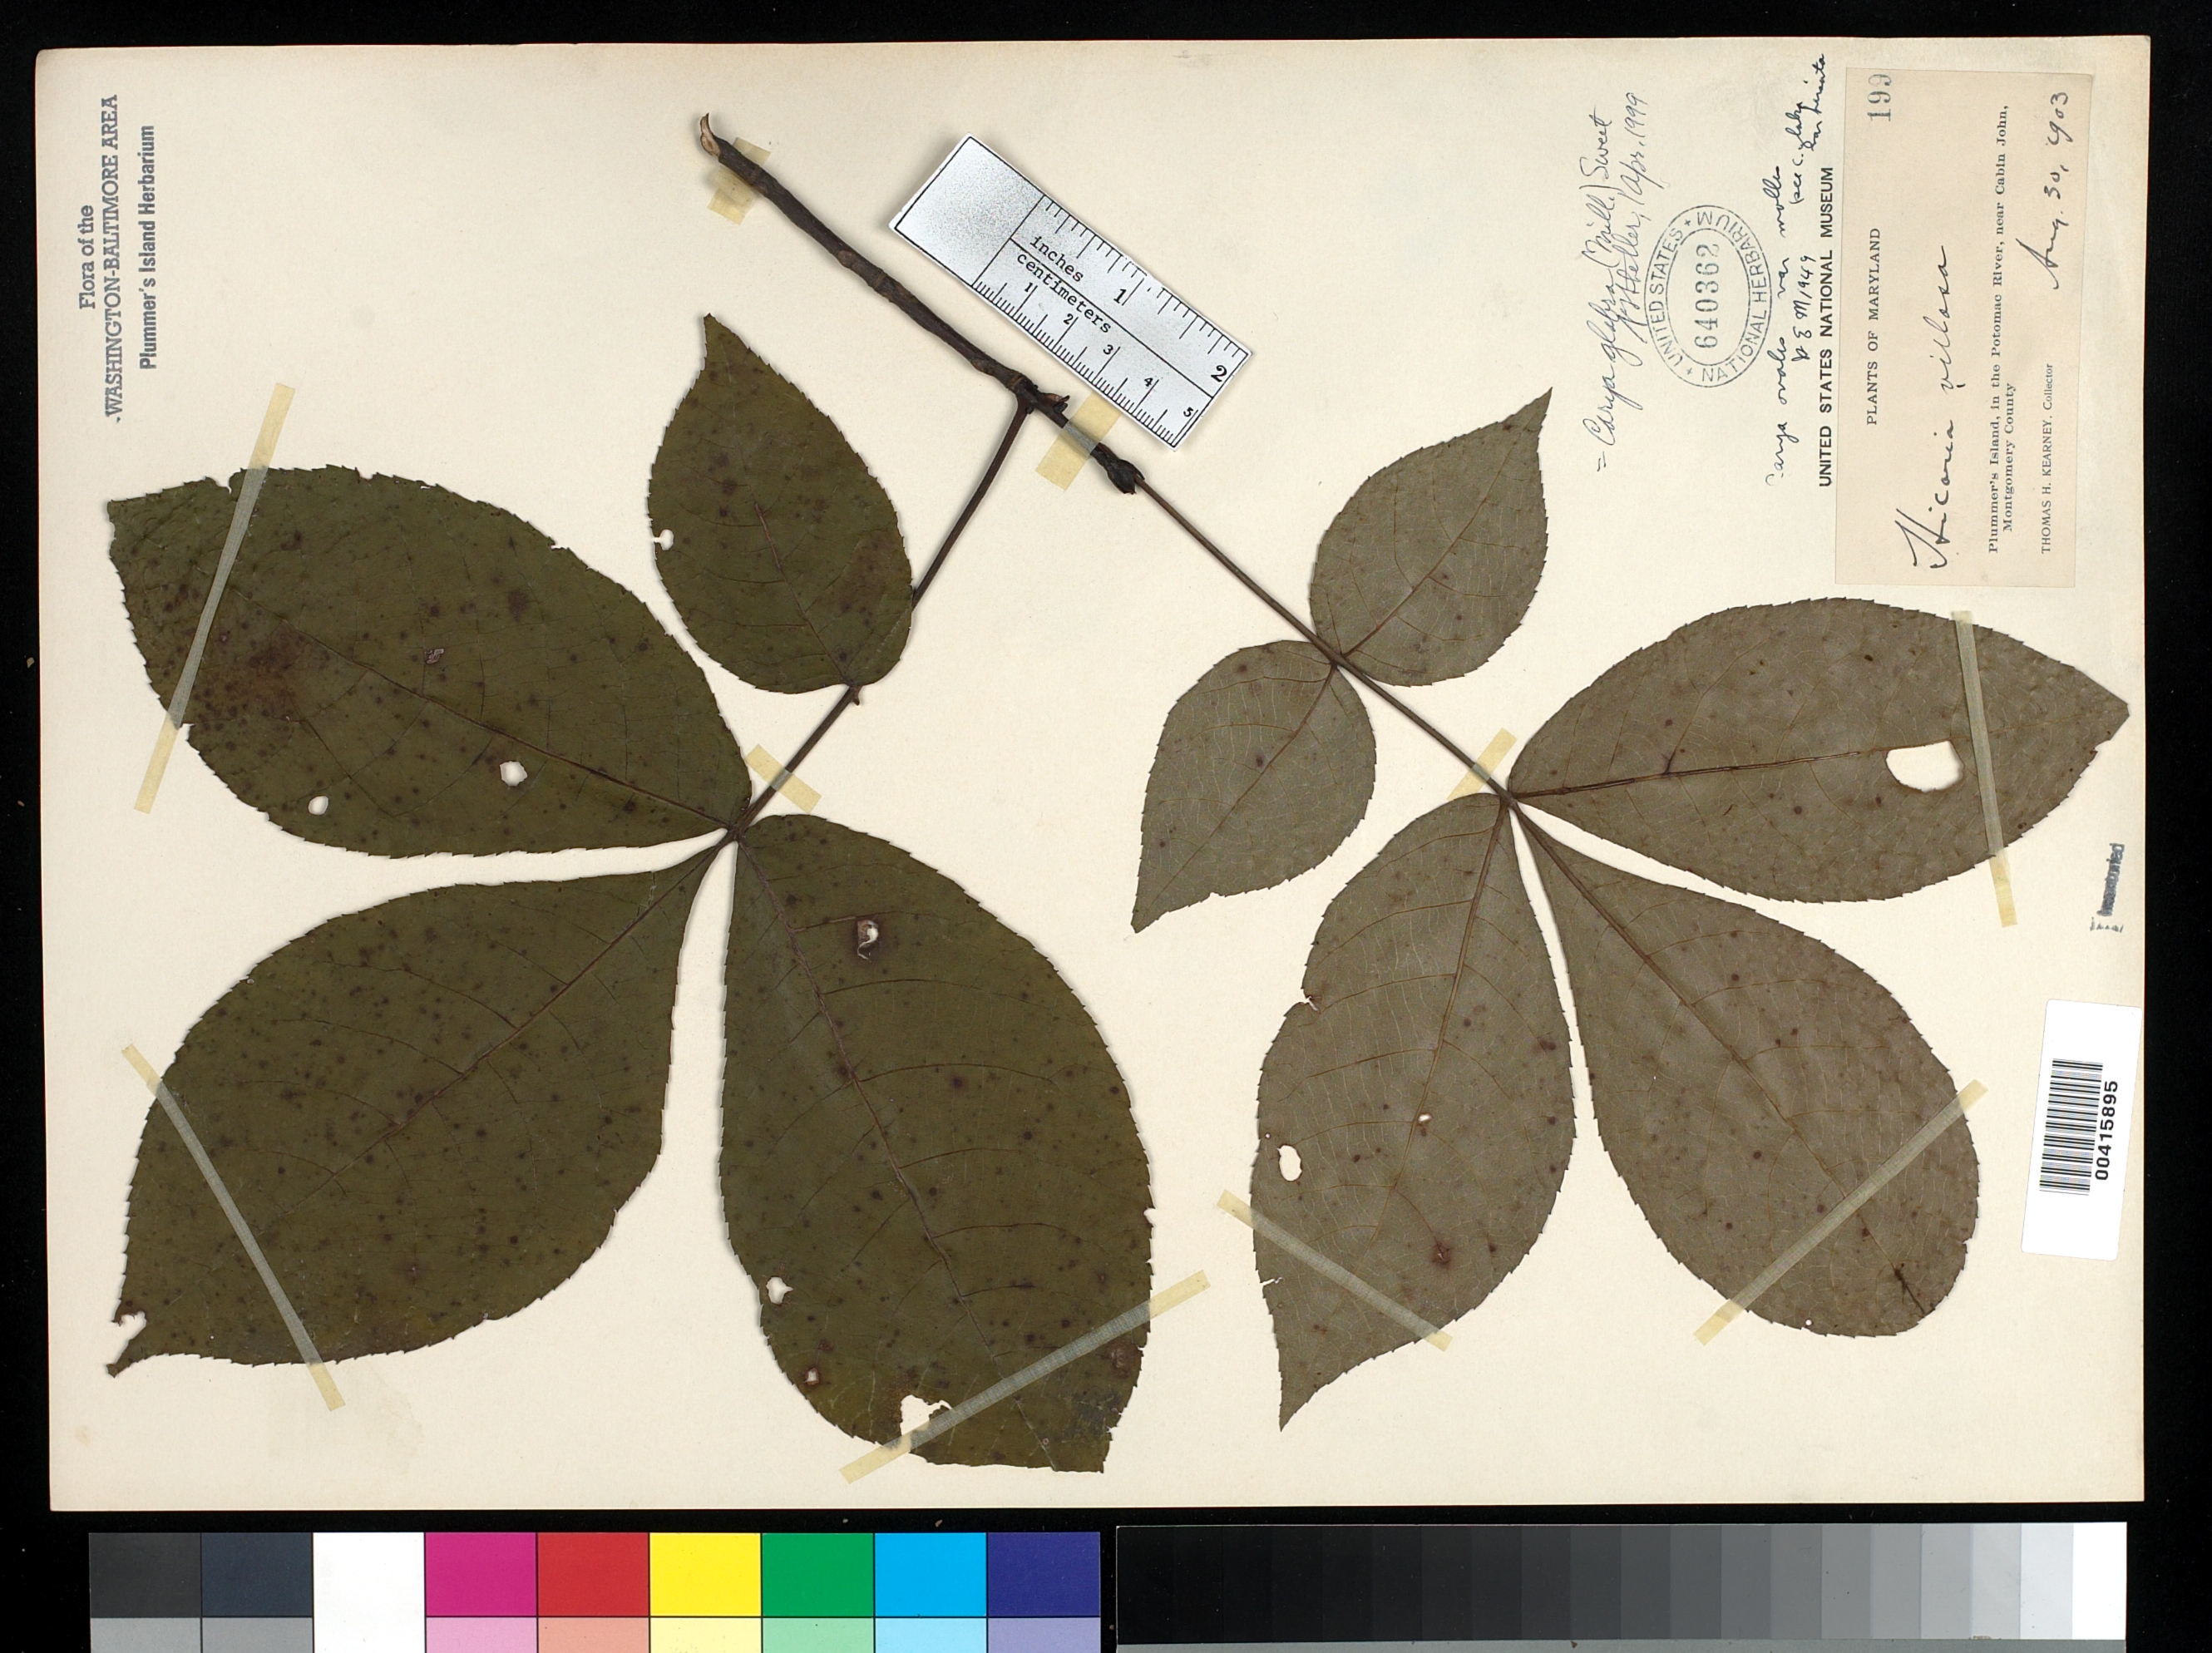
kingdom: Plantae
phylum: Tracheophyta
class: Magnoliopsida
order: Fagales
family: Juglandaceae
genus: Carya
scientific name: Carya glabra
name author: (Mill.) Sweet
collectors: T. H. Kearney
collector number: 199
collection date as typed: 30 Aug 1903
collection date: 1903-08-30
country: United States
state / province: Maryland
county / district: Montgomery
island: Plummers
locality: Plummer's Island Plummers Island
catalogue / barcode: US 640362